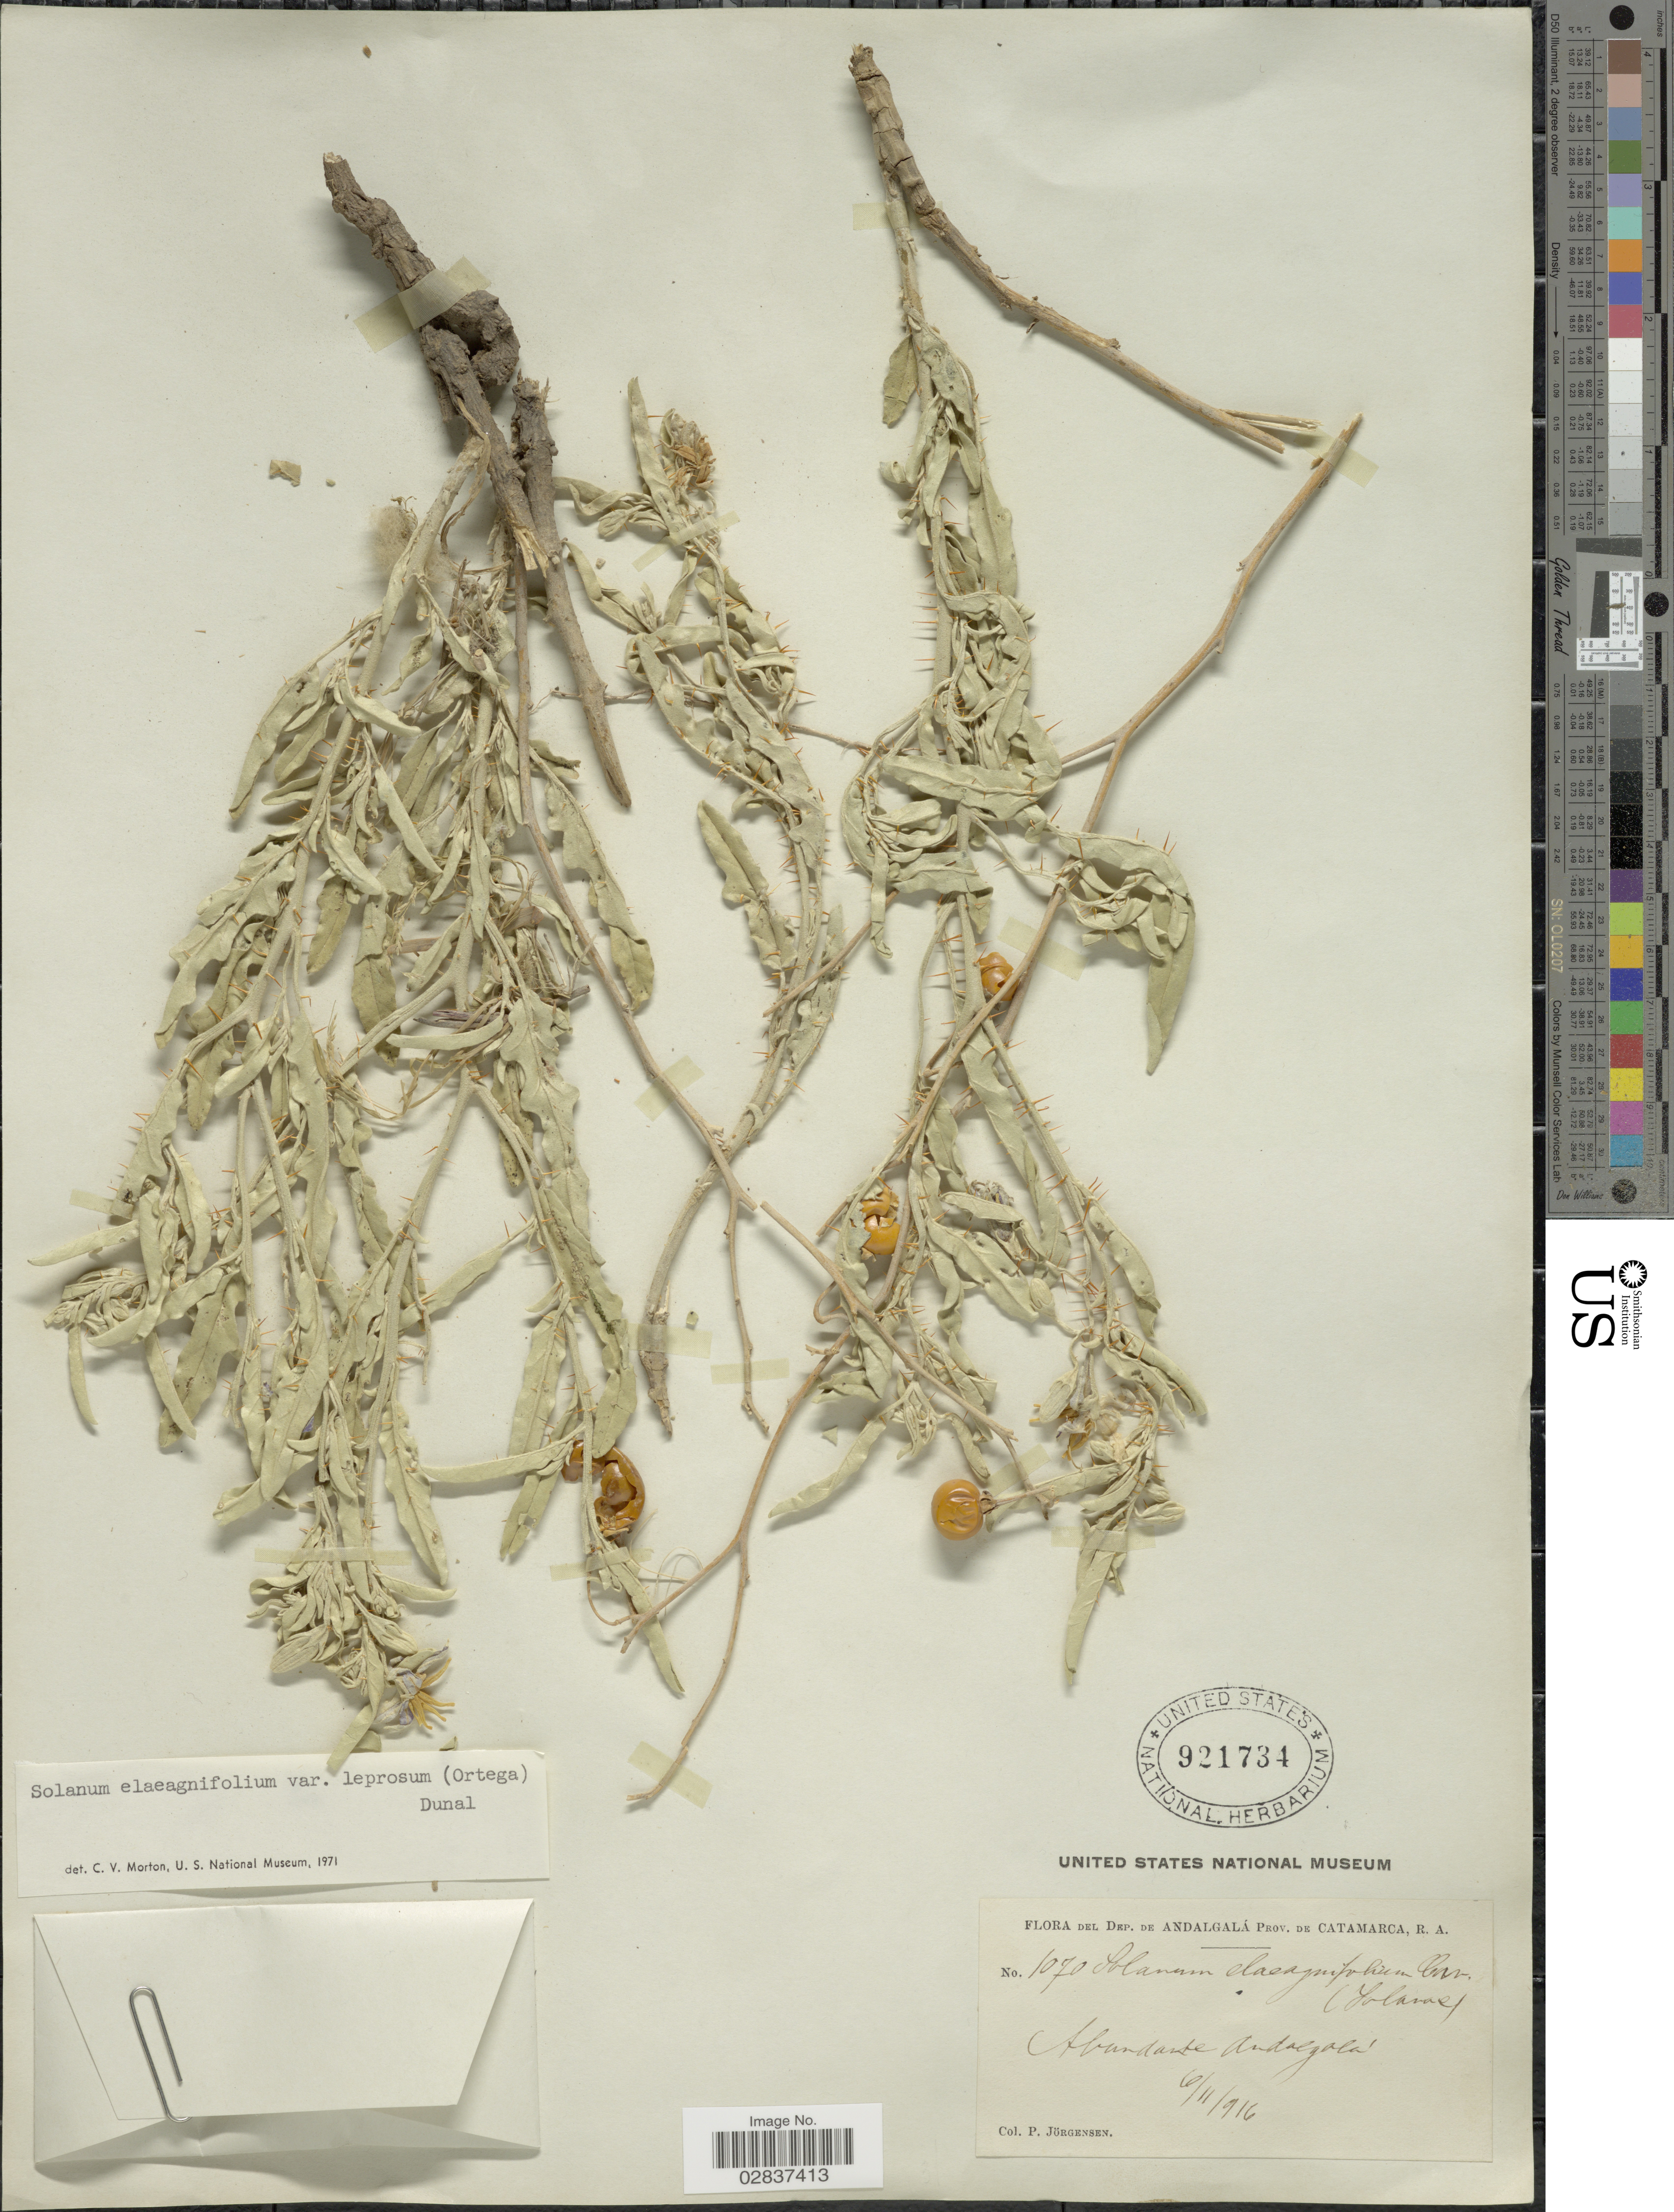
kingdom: Plantae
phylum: Tracheophyta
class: Magnoliopsida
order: Solanales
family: Solanaceae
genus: Solanum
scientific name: Solanum elaeagnifolium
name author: Cav.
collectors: P. Jörgensen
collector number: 1070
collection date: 1916-11-06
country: Argentina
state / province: Catamarca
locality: Dep. de Andalgalá, Prov. de Catamarca. Abundante Andalgalá.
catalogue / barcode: US 921734